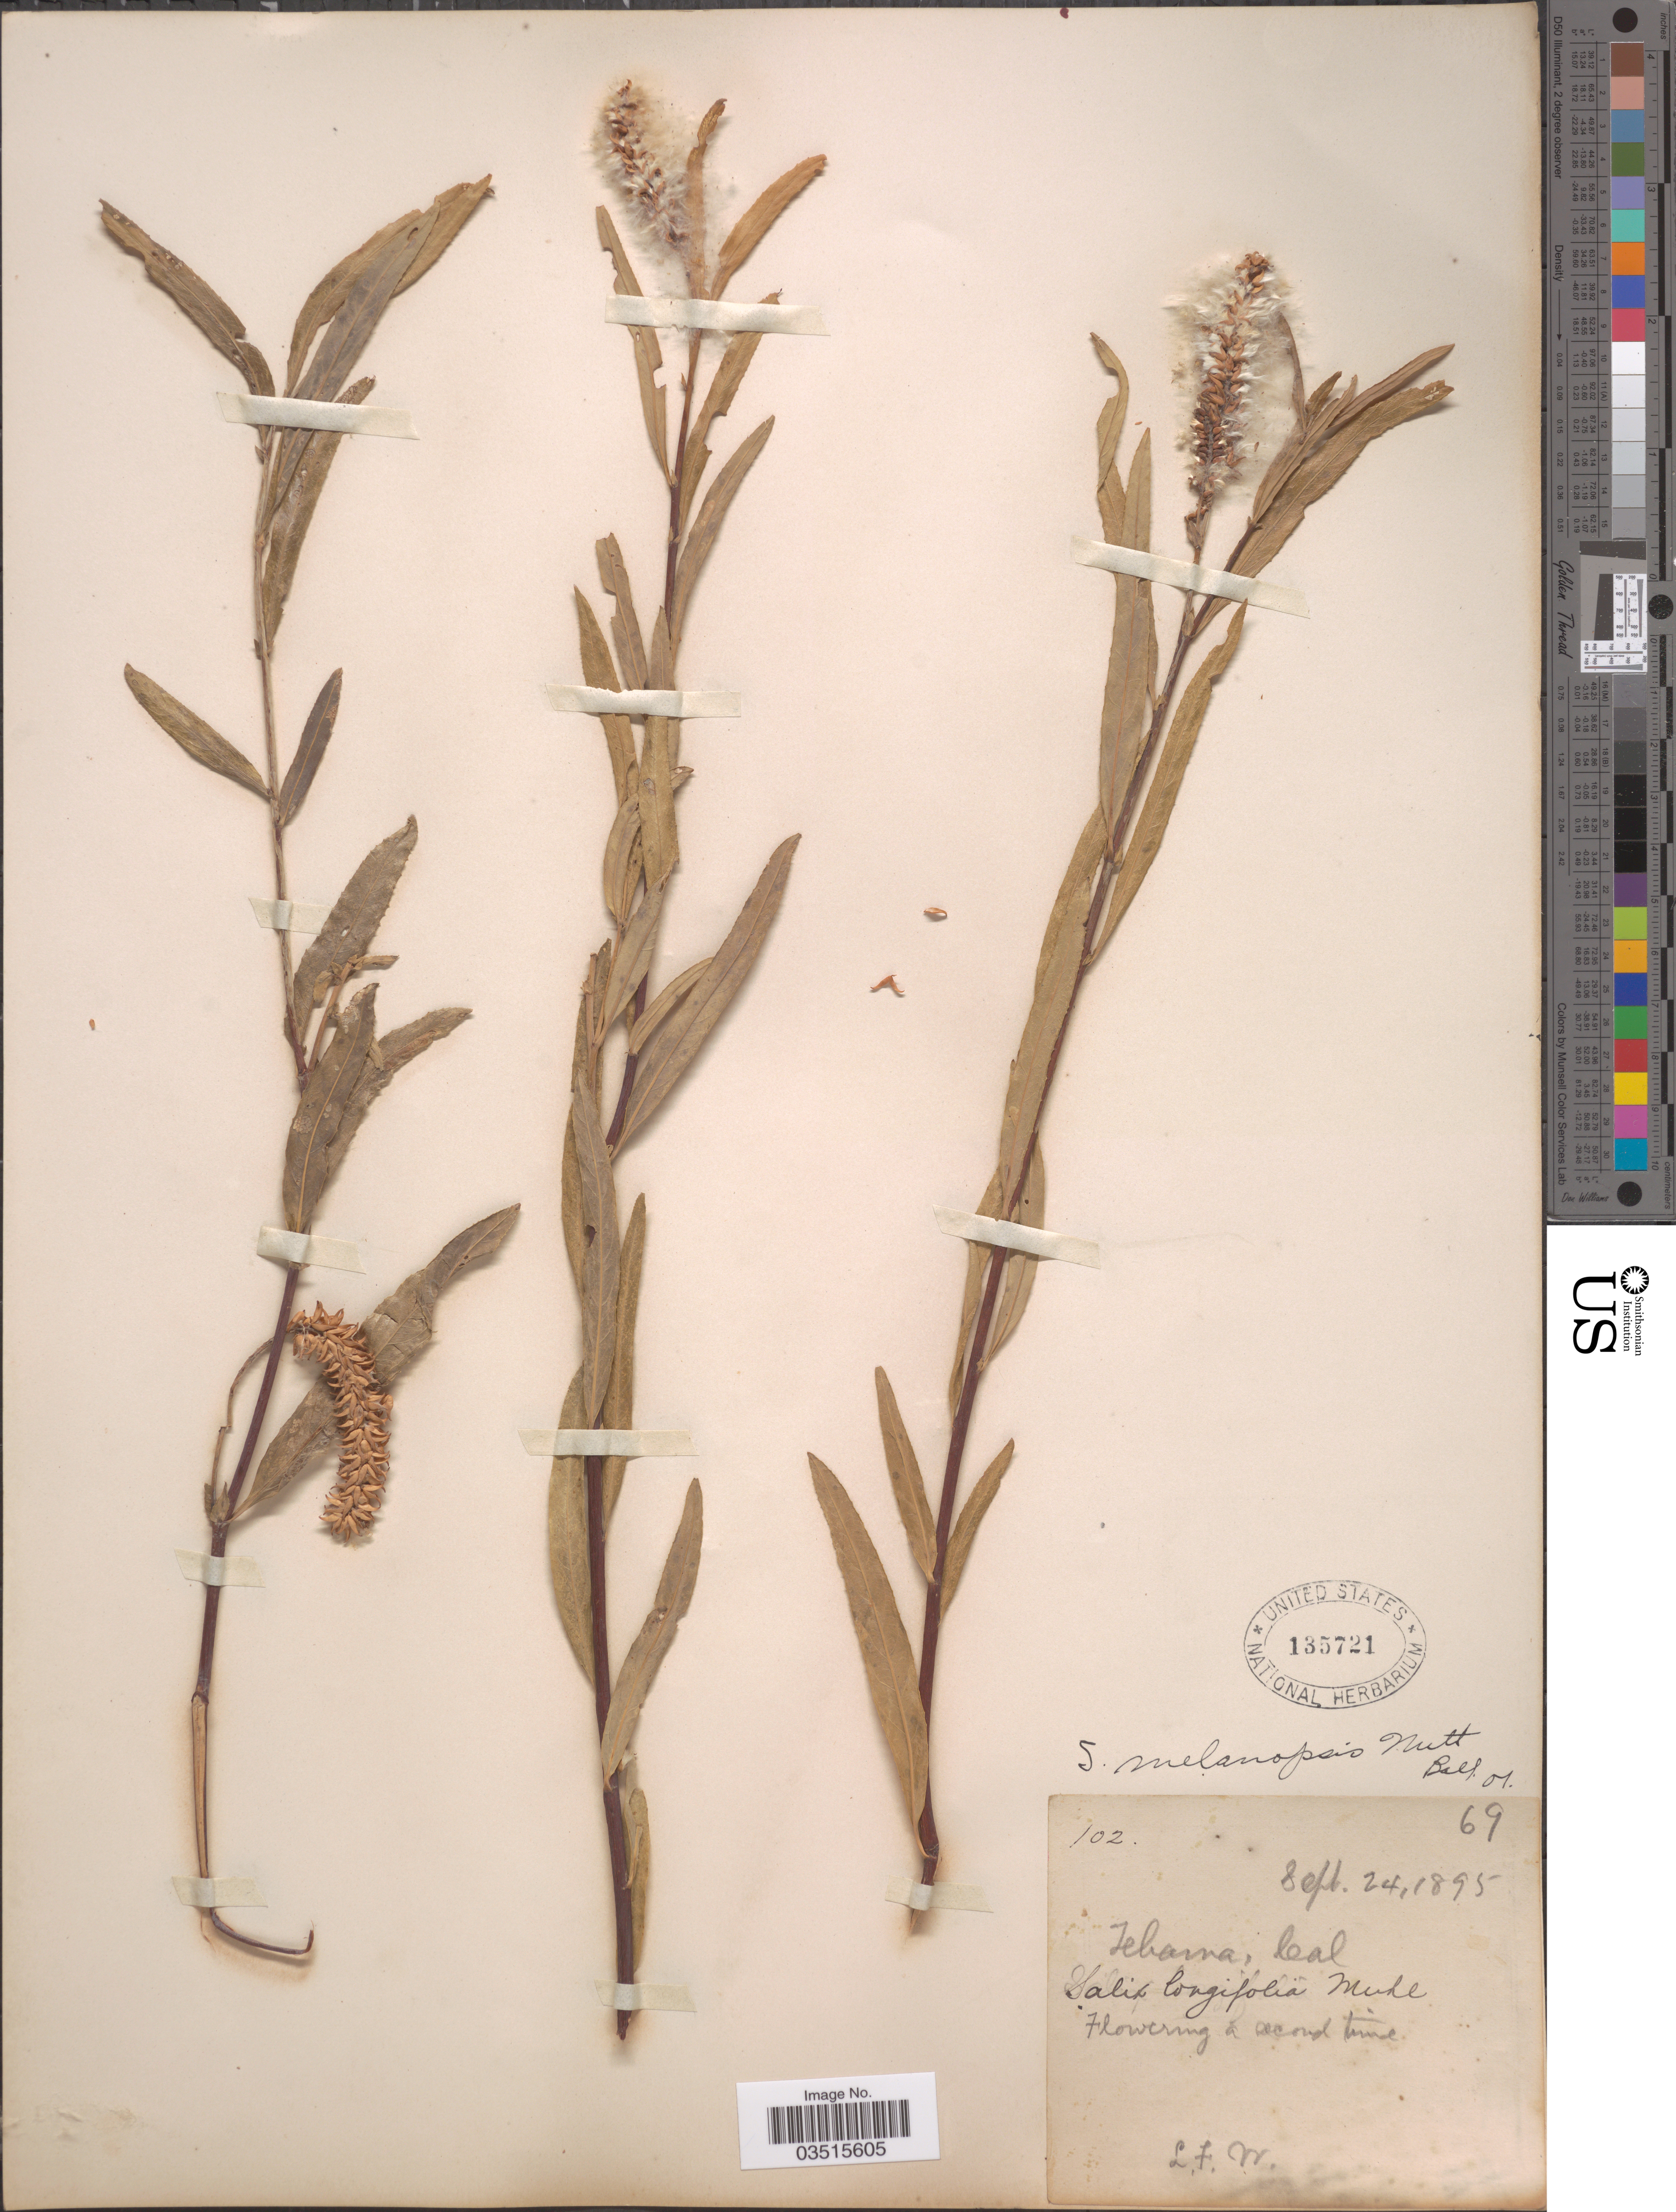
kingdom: Plantae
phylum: Tracheophyta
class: Magnoliopsida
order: Malpighiales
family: Salicaceae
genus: Salix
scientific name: Salix melanopsis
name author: Nutt.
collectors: L. F. Ward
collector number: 102/69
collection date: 1895-09-24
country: United States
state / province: California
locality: Tehama.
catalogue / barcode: US 135721